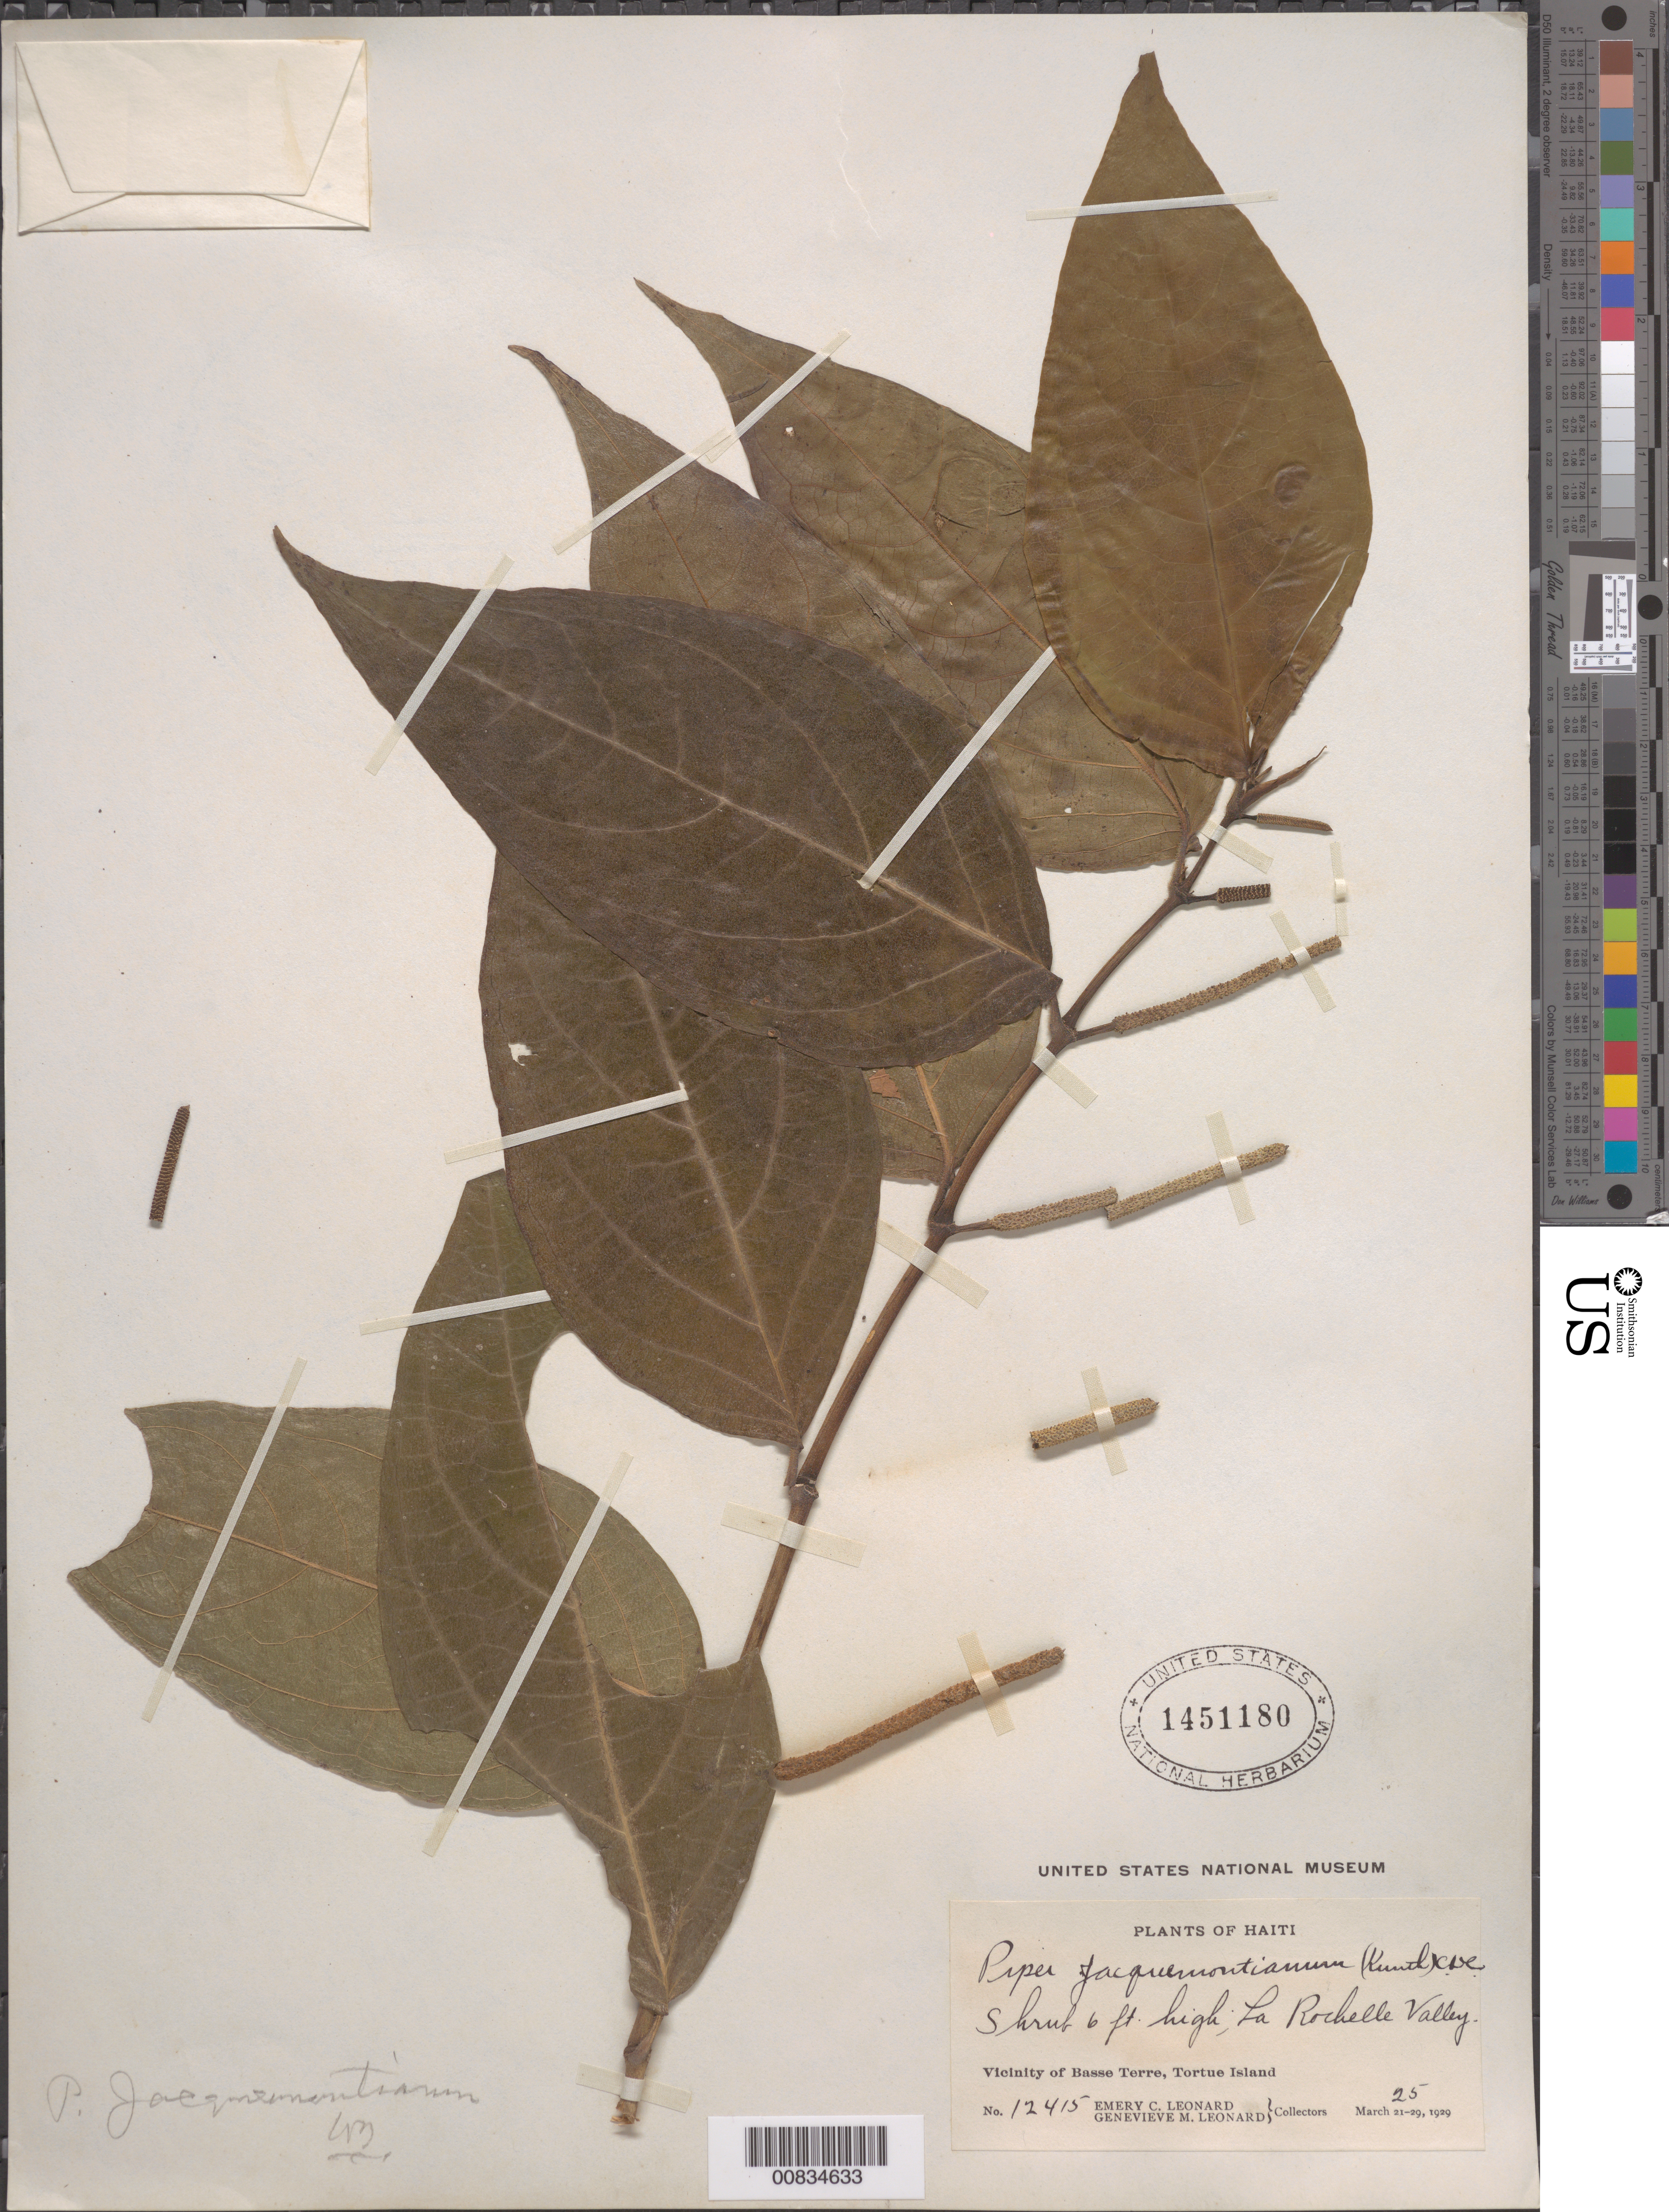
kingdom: Plantae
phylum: Tracheophyta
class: Magnoliopsida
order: Piperales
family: Piperaceae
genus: Piper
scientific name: Piper jacquemontianum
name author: Kunth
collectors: E. C. Leonard & G. M. Leonard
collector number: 12415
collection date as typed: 25 Mar 1929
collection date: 1929-03-25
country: Haiti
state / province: Nord-Óuest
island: Île de la Tortue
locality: Vicinity of Basse Terre, Tortue Island. La Rochelle Valley.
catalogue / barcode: US 1451180